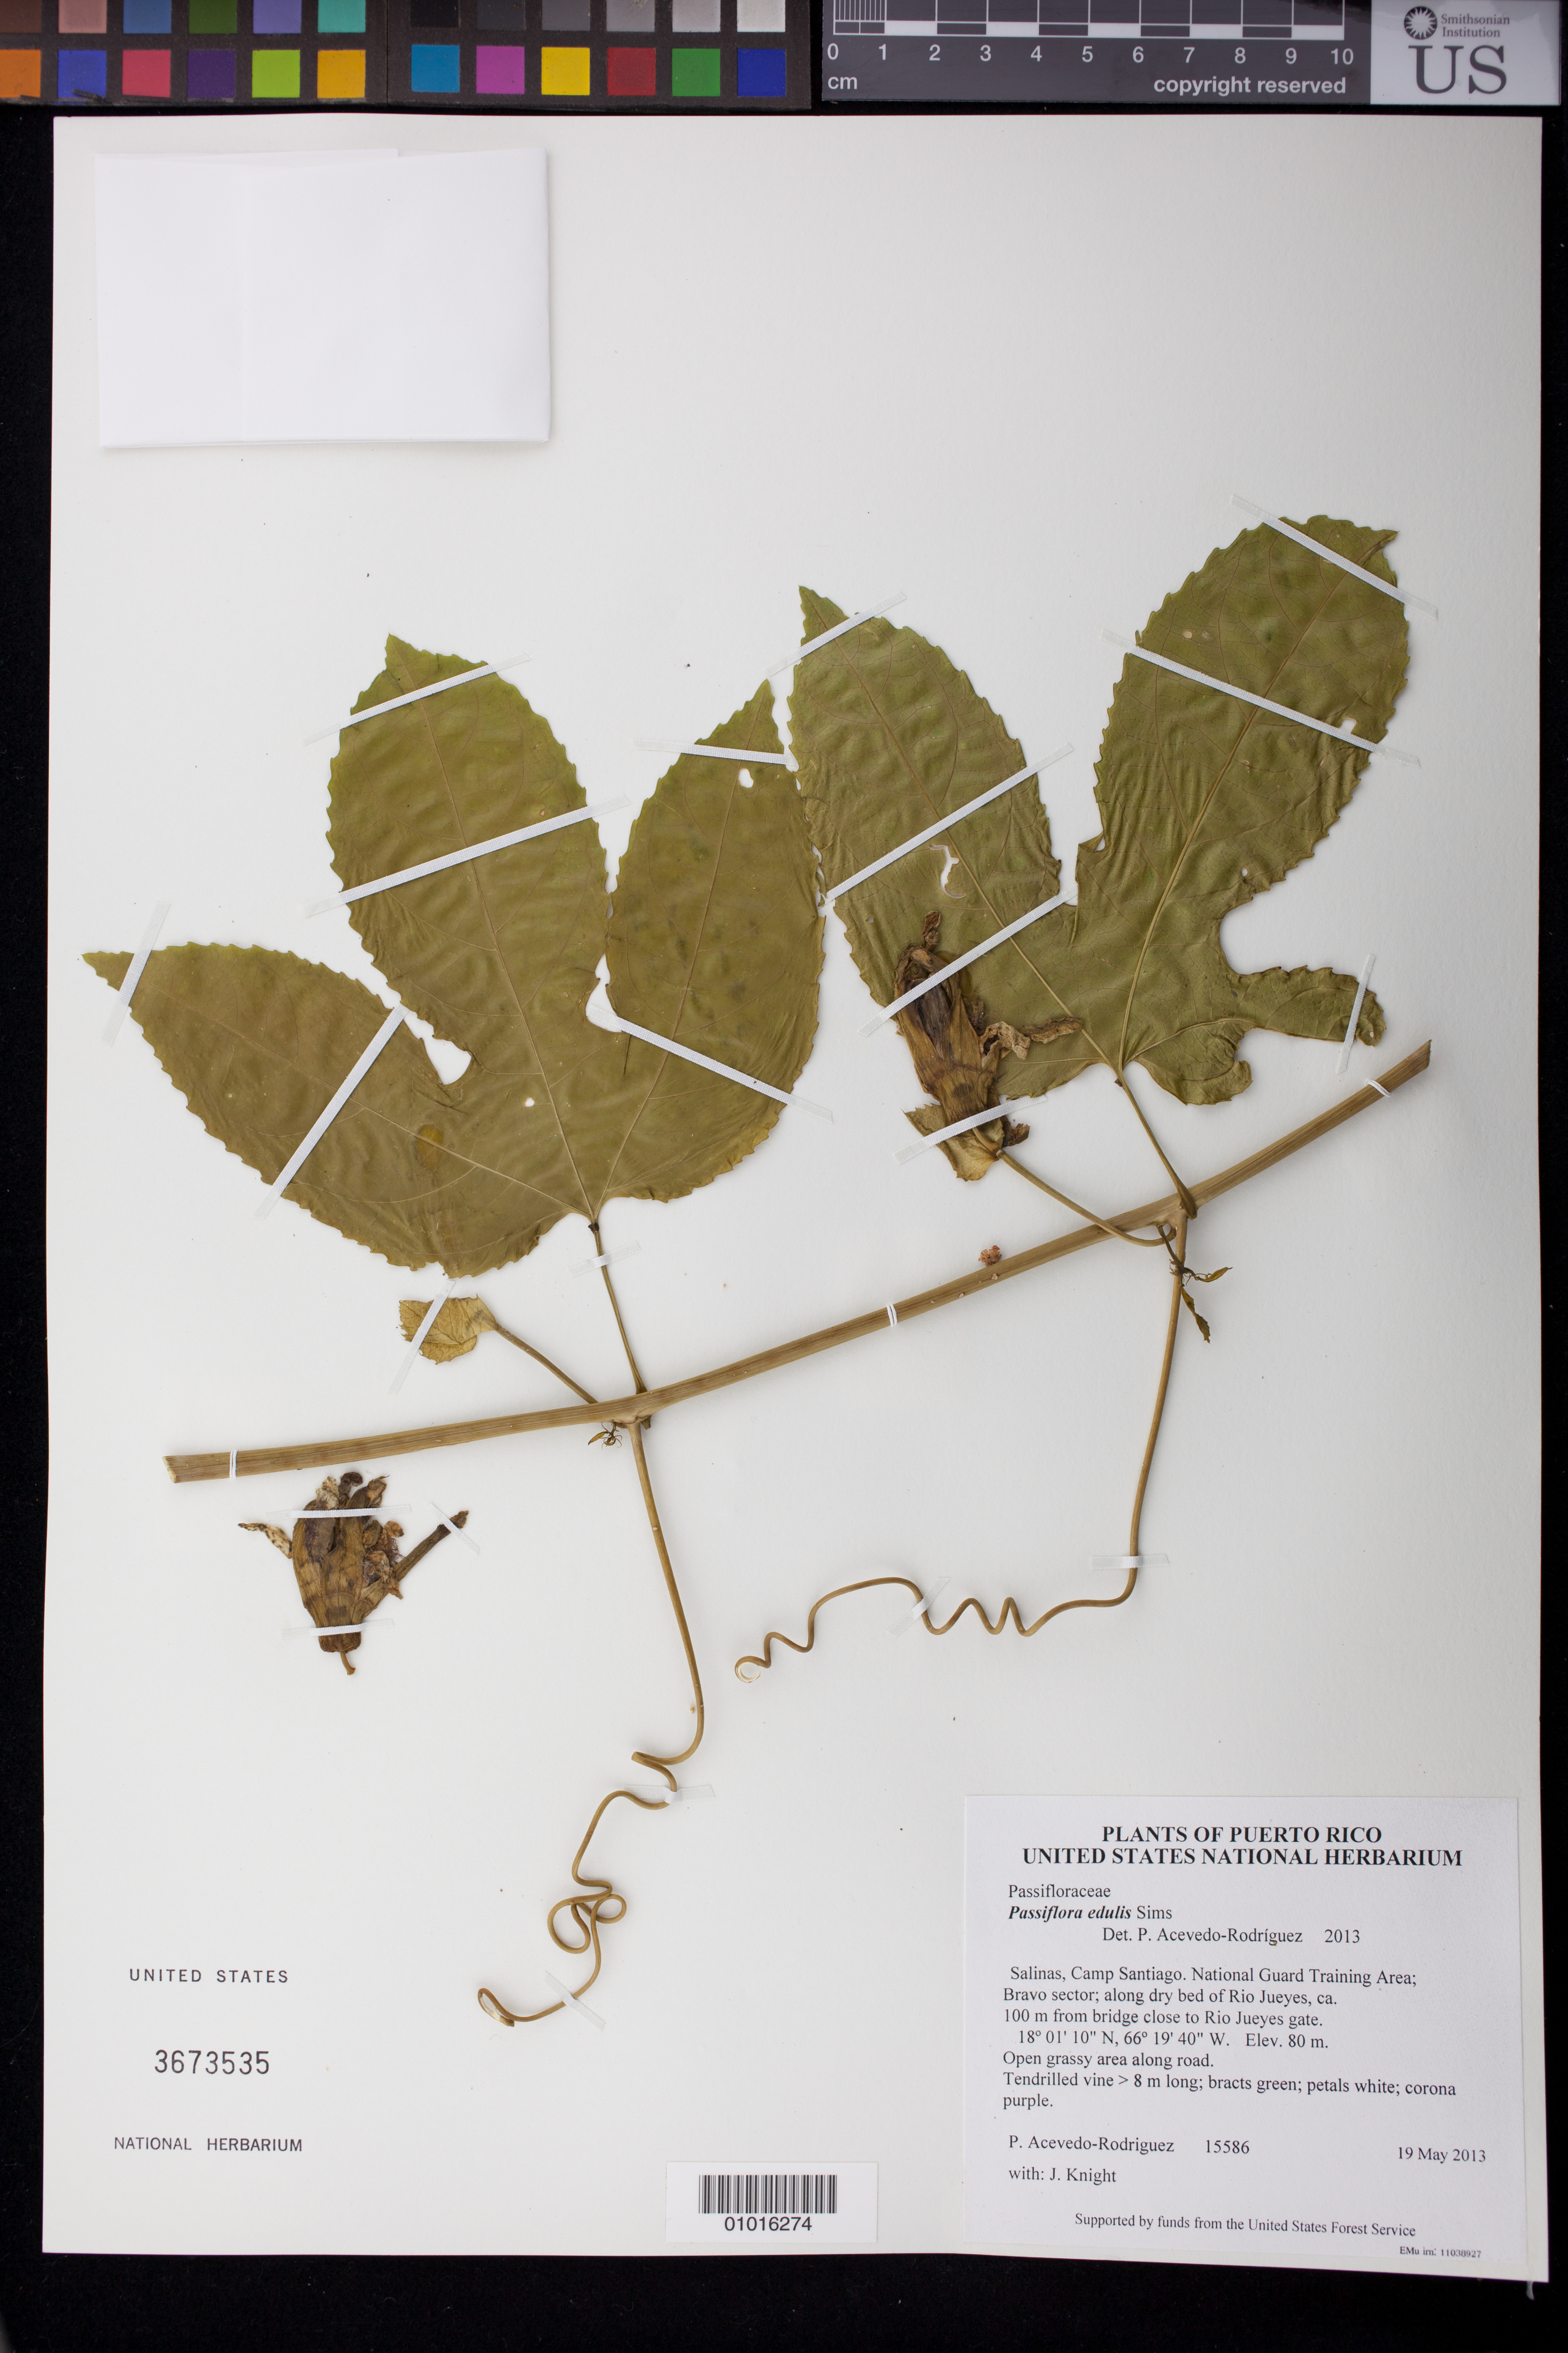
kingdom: Plantae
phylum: Tracheophyta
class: Magnoliopsida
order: Malpighiales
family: Passifloraceae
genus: Passiflora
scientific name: Passiflora edulis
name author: Sims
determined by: Acevedo-Rodríguez, P., (BOT), Smithsonian Institution - National Museum of Natural History (UNITED STATES)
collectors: P. Acevedo-Rodr. & J. Knight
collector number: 15586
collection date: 2013-05-19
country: Puerto Rico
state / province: Salinas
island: Puerto Rico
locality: Camp Santiago. National Guard Training Area; Bravo sector; along dry bed of Rio Jueyes, ca. 100 m from bridge close to Rio Jueyes gate.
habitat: Open grassy area along road.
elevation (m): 80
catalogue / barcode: US 3673535